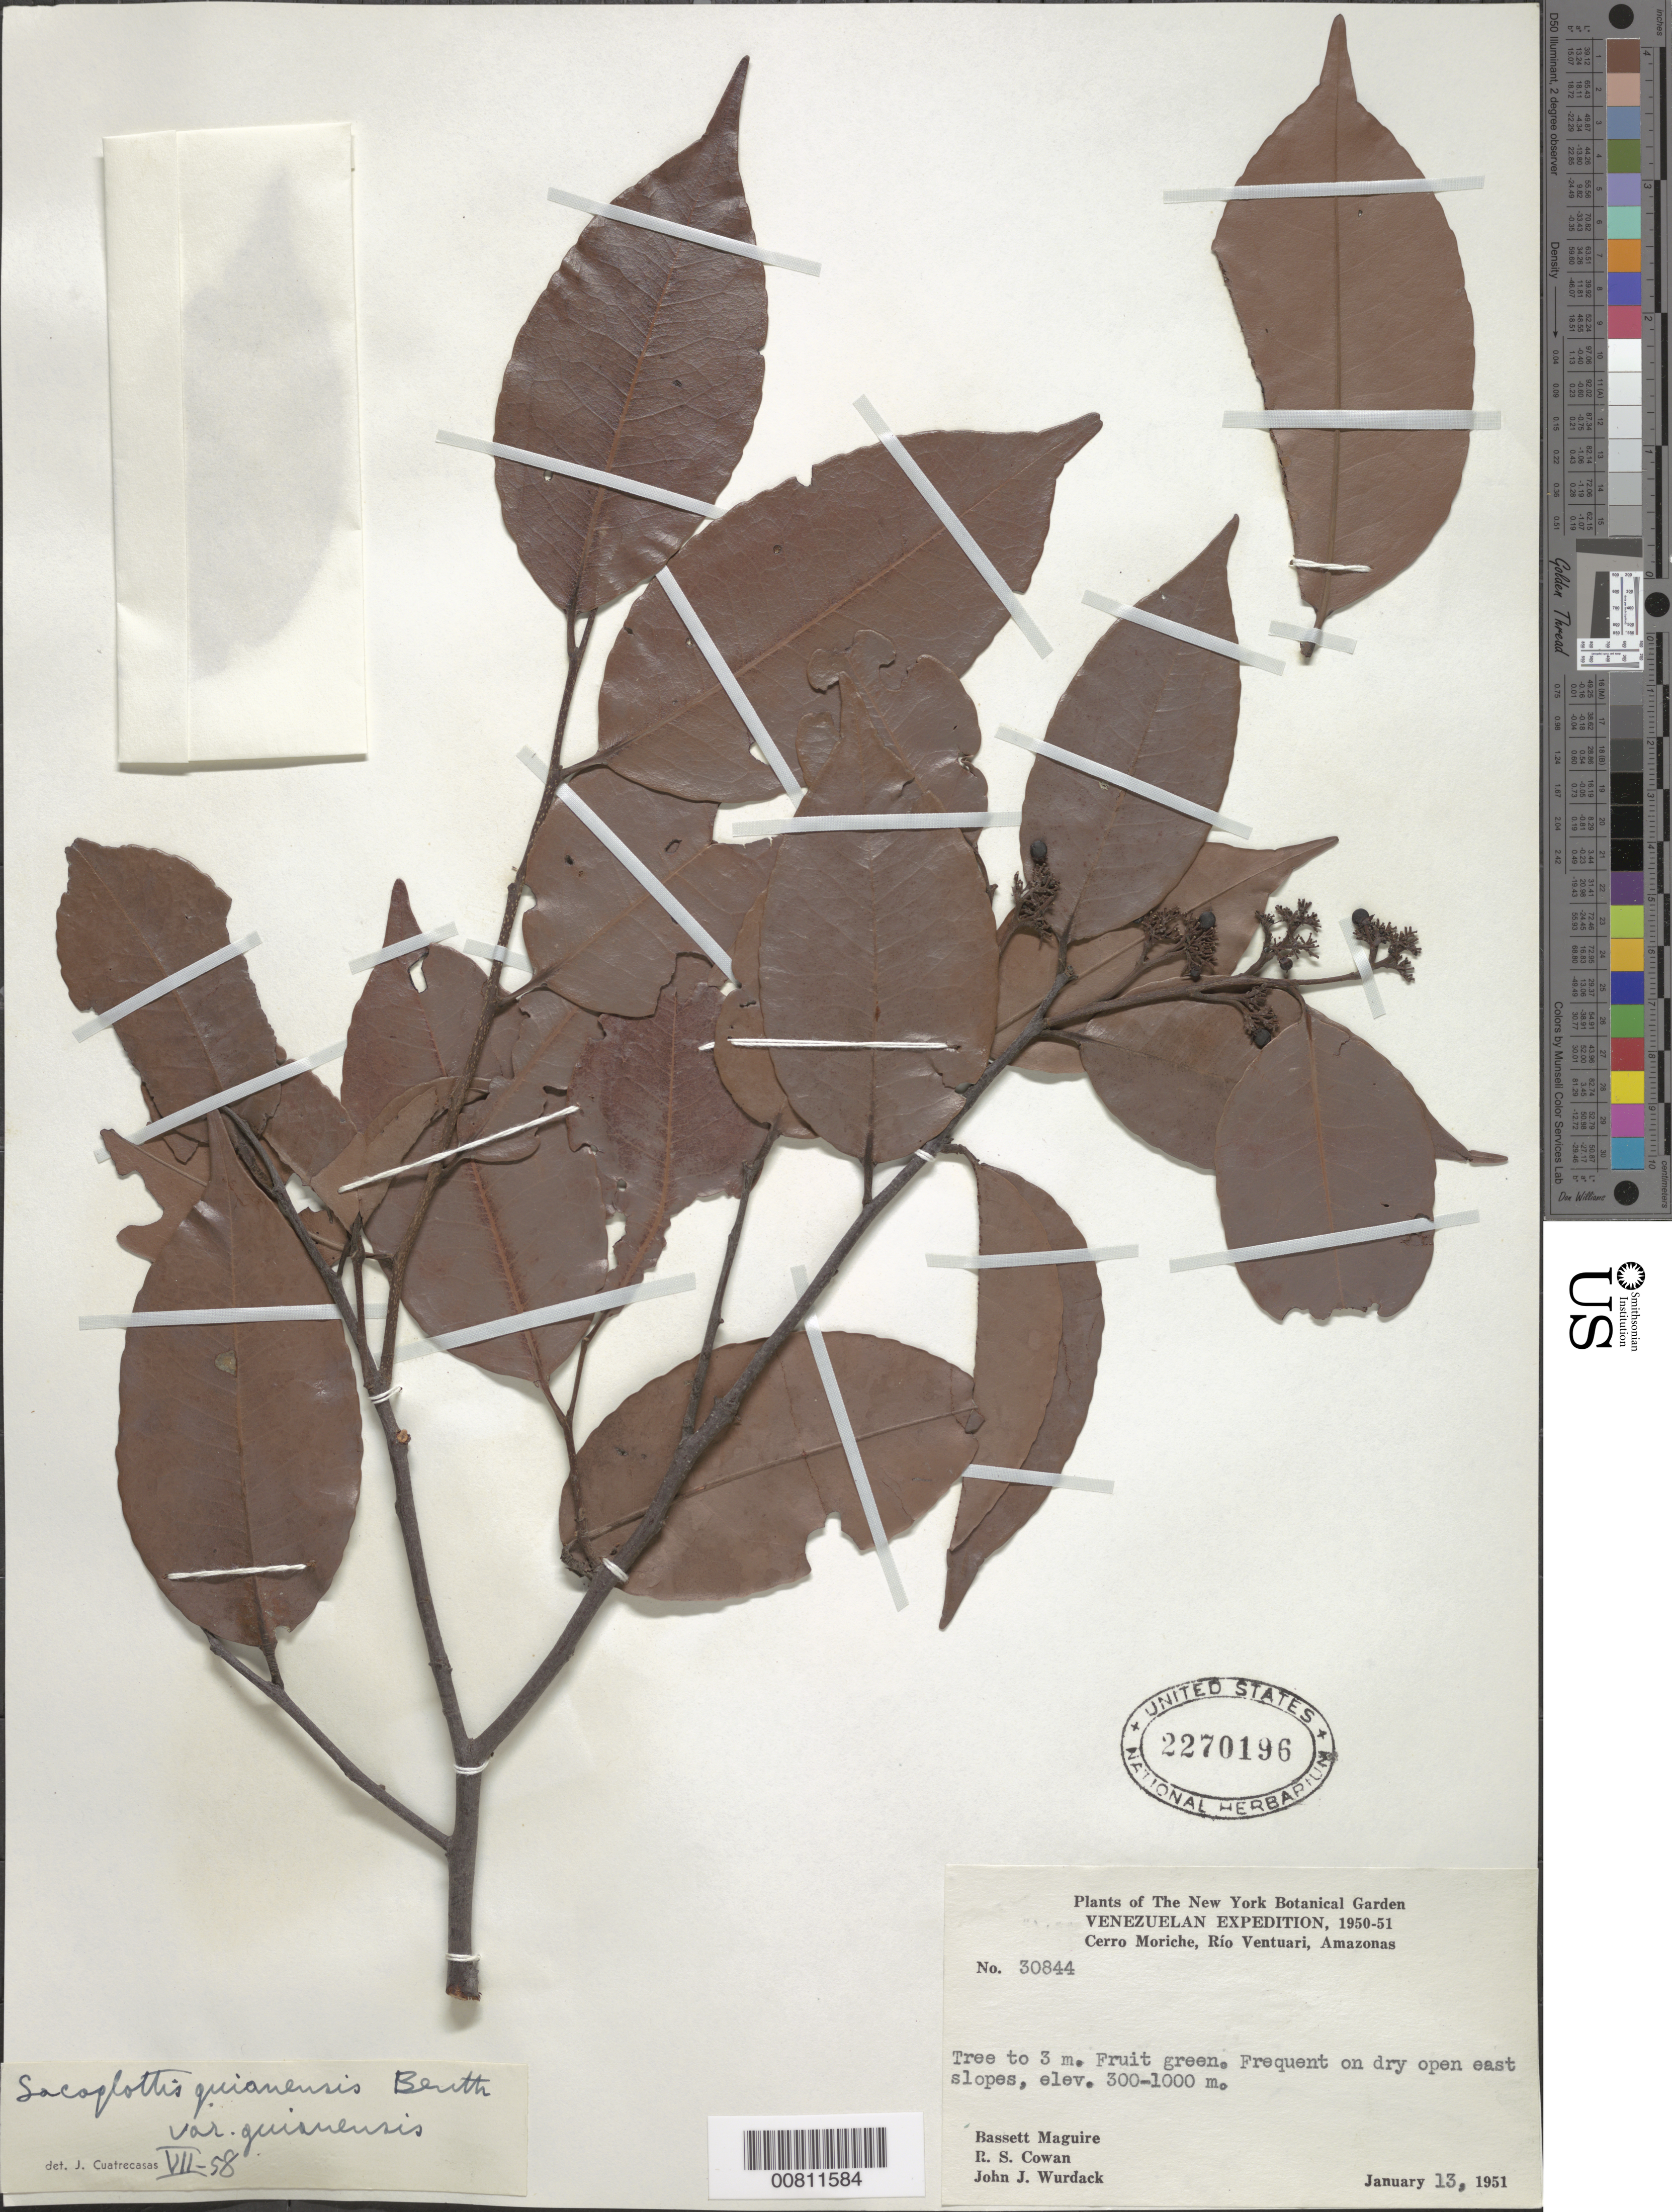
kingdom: Plantae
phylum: Tracheophyta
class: Magnoliopsida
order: Malpighiales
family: Humiriaceae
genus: Sacoglottis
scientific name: Sacoglottis guianensis var. guianensis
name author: Benth.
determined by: Cuatrecasas, J.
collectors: B. Maguire, R. S. Cowan & J. J. Wurdack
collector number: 30844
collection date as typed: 13-Jan-51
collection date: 1951-01-13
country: Venezuela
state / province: Amazonas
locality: Cerro Moriche, east slope; Río Ventuari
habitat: Dry open slopes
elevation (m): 300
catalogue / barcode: US 2270196